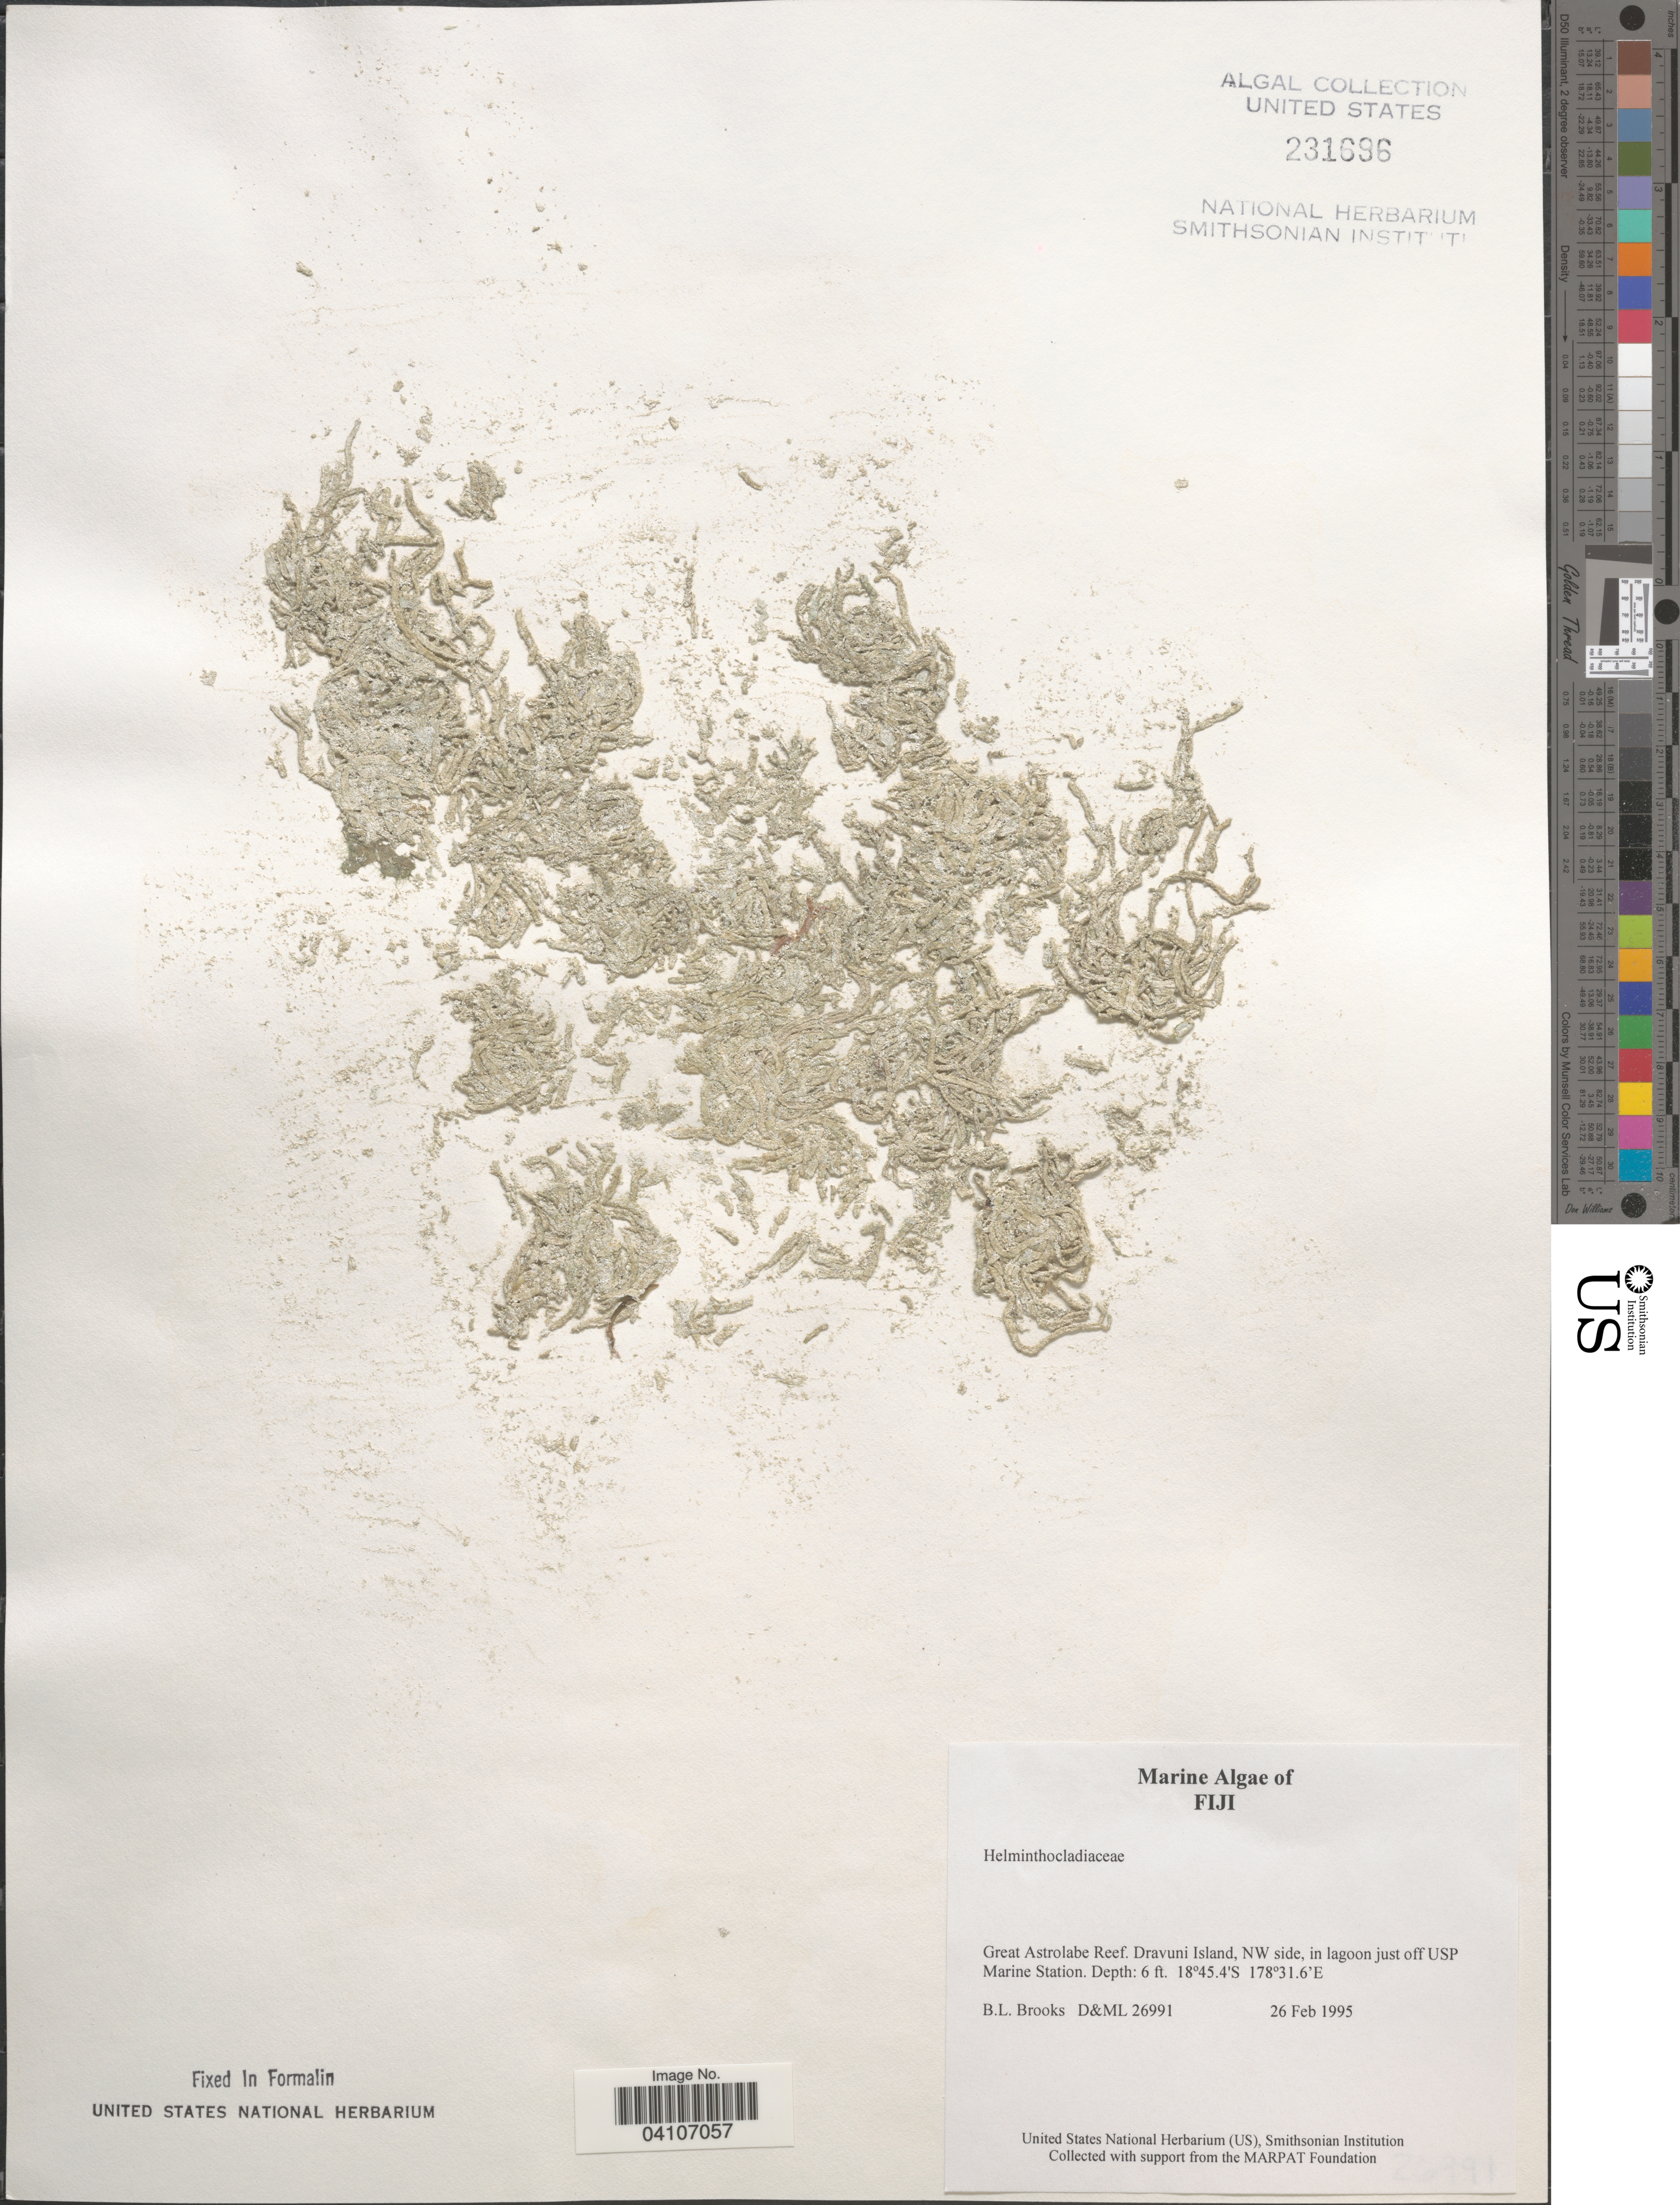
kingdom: Plantae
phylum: Rhodophyta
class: Florideophyceae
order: Nemaliales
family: Helminthocladiaceae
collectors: B. Brooks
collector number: D&ML26991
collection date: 1995-02-26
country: Fiji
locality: Great Astrolabe Reef. Dravuni Island, NW side, in lagoon just off USP Marine Station.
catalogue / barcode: US 231696